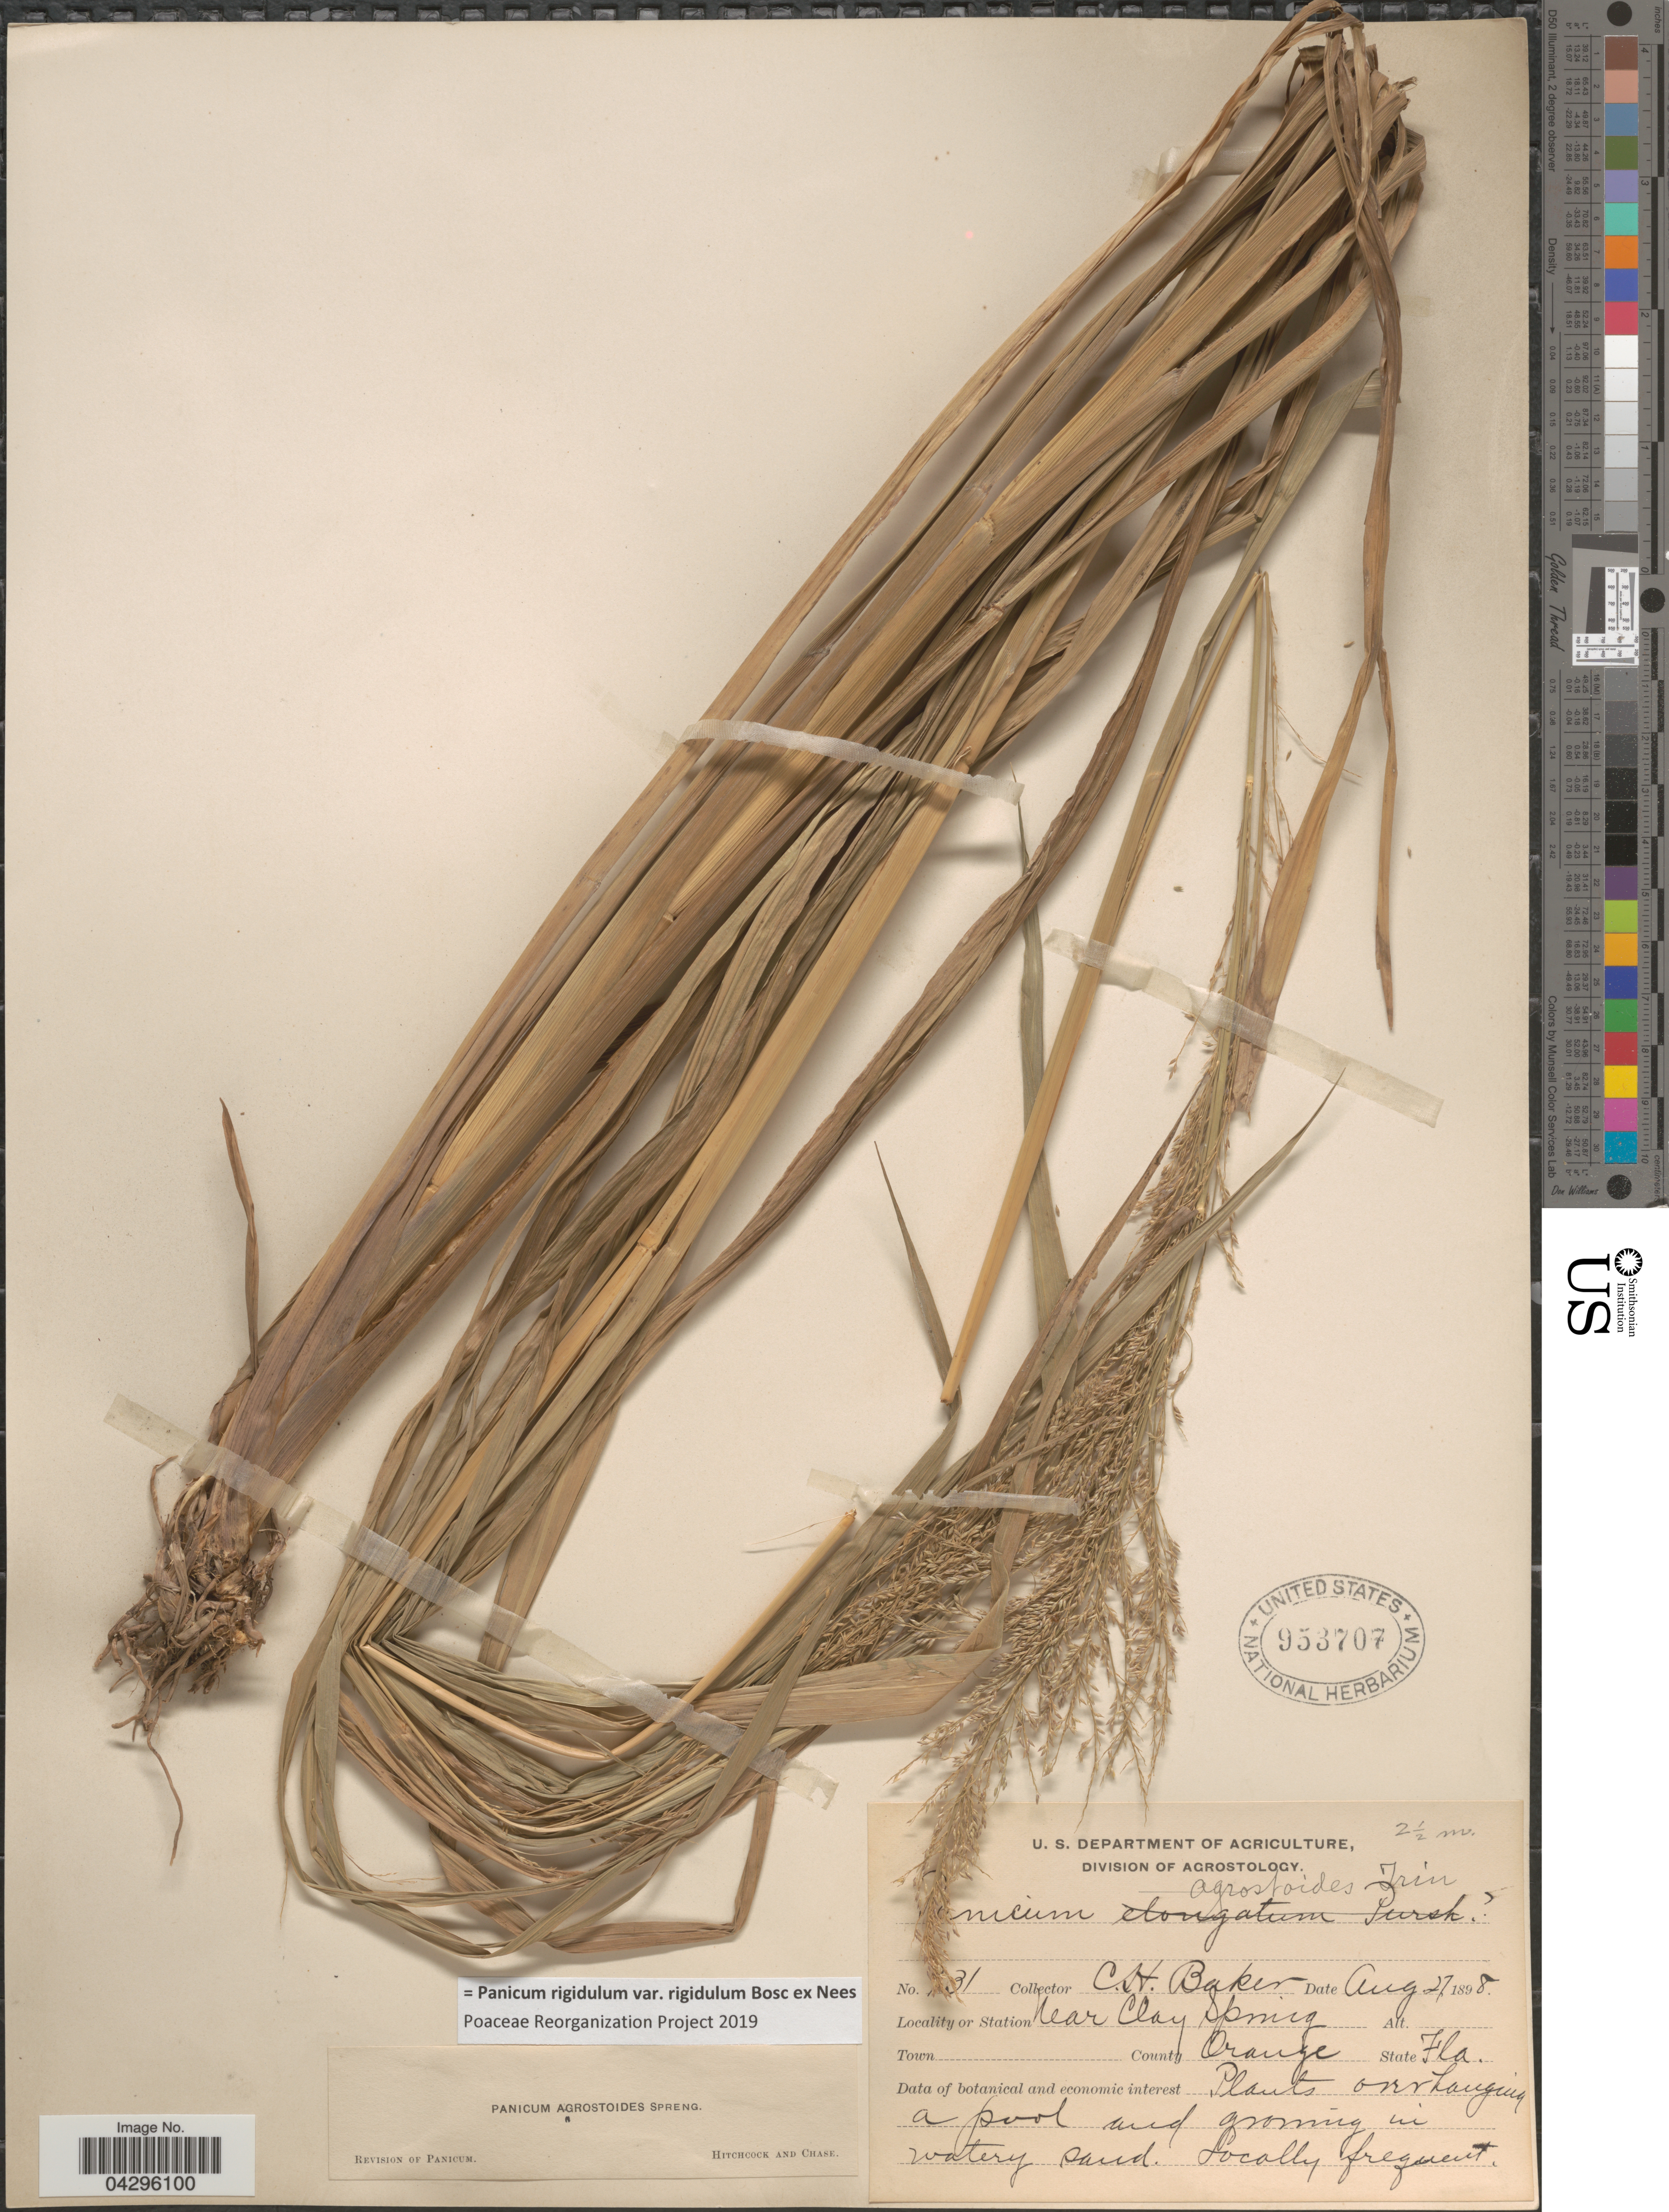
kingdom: Plantae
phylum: Tracheophyta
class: Liliopsida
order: Poales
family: Poaceae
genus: Panicum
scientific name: Panicum rigidulum var. rigidulum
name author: Bosc ex Nees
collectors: C. H. Baker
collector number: !31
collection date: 1898-08-27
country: United States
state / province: Florida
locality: Near Clay Spring. County Orange.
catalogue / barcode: US 953707